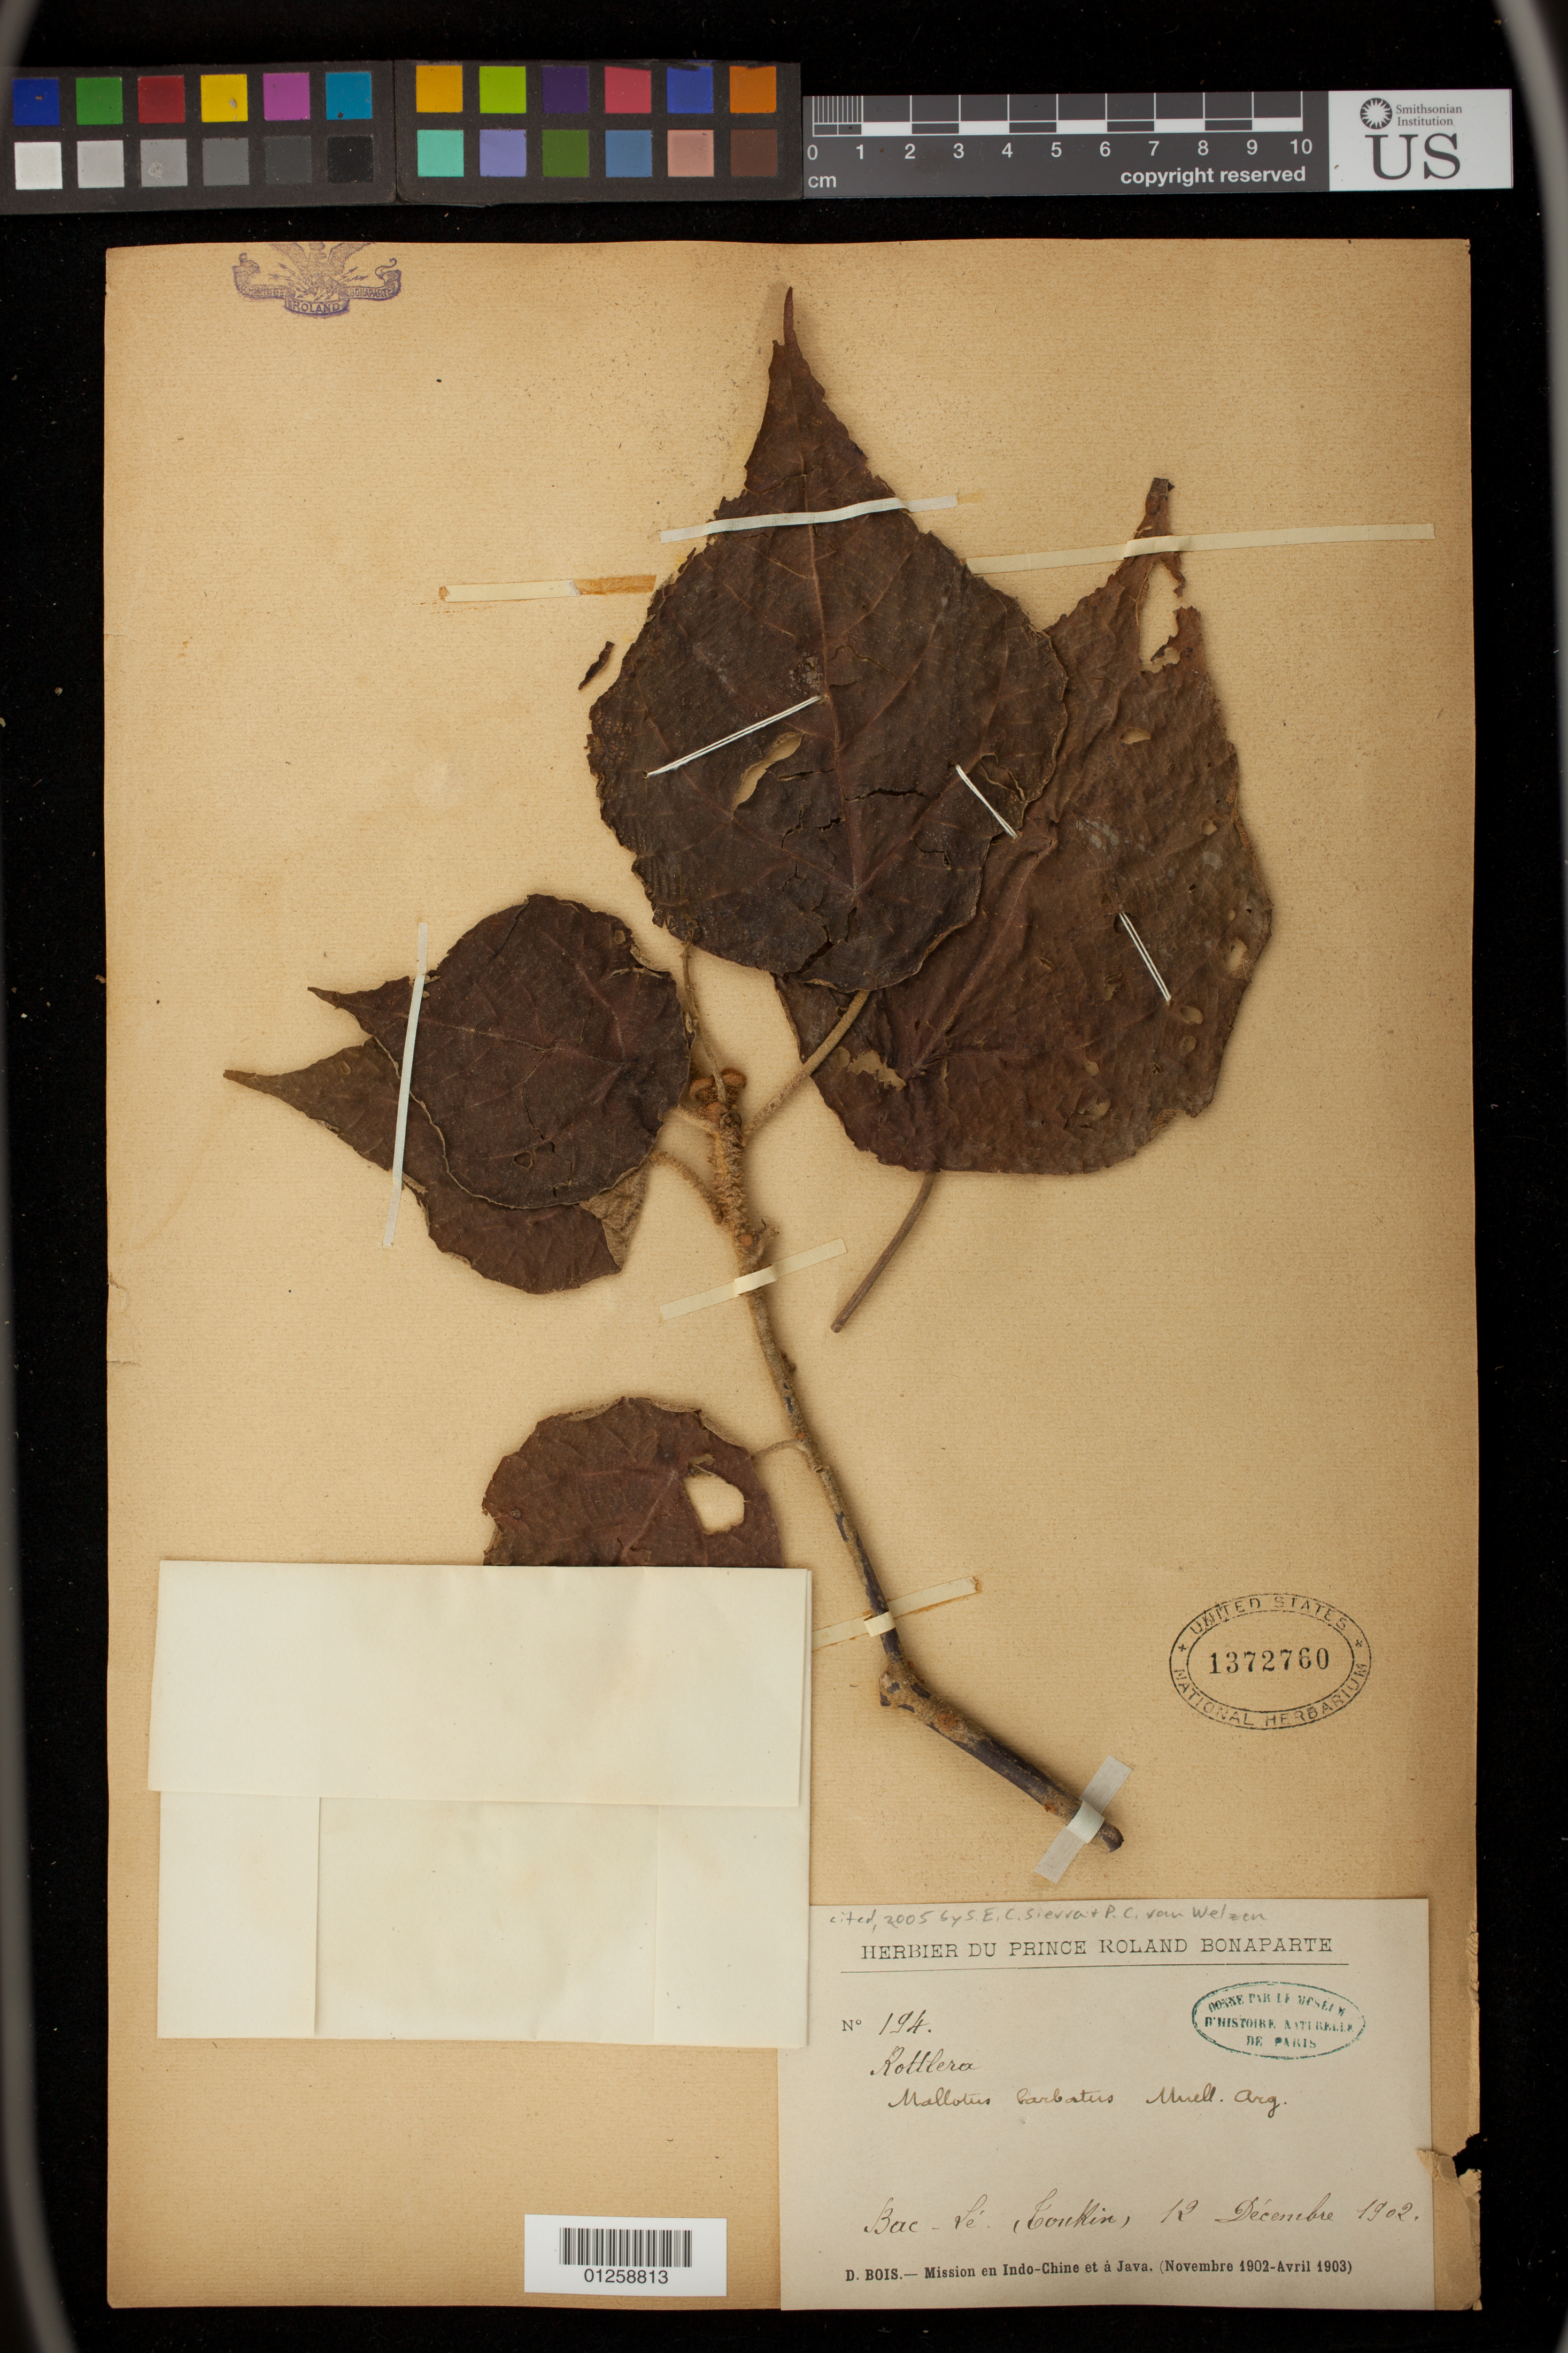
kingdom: Plantae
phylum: Tracheophyta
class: Magnoliopsida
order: Malpighiales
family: Euphorbiaceae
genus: Mallotus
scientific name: Mallotus barbatus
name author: Müll. Arg.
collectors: D. Bois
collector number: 194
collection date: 1902-12-12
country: Vietnam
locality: Bac-Le (Conkin)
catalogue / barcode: US 1372760